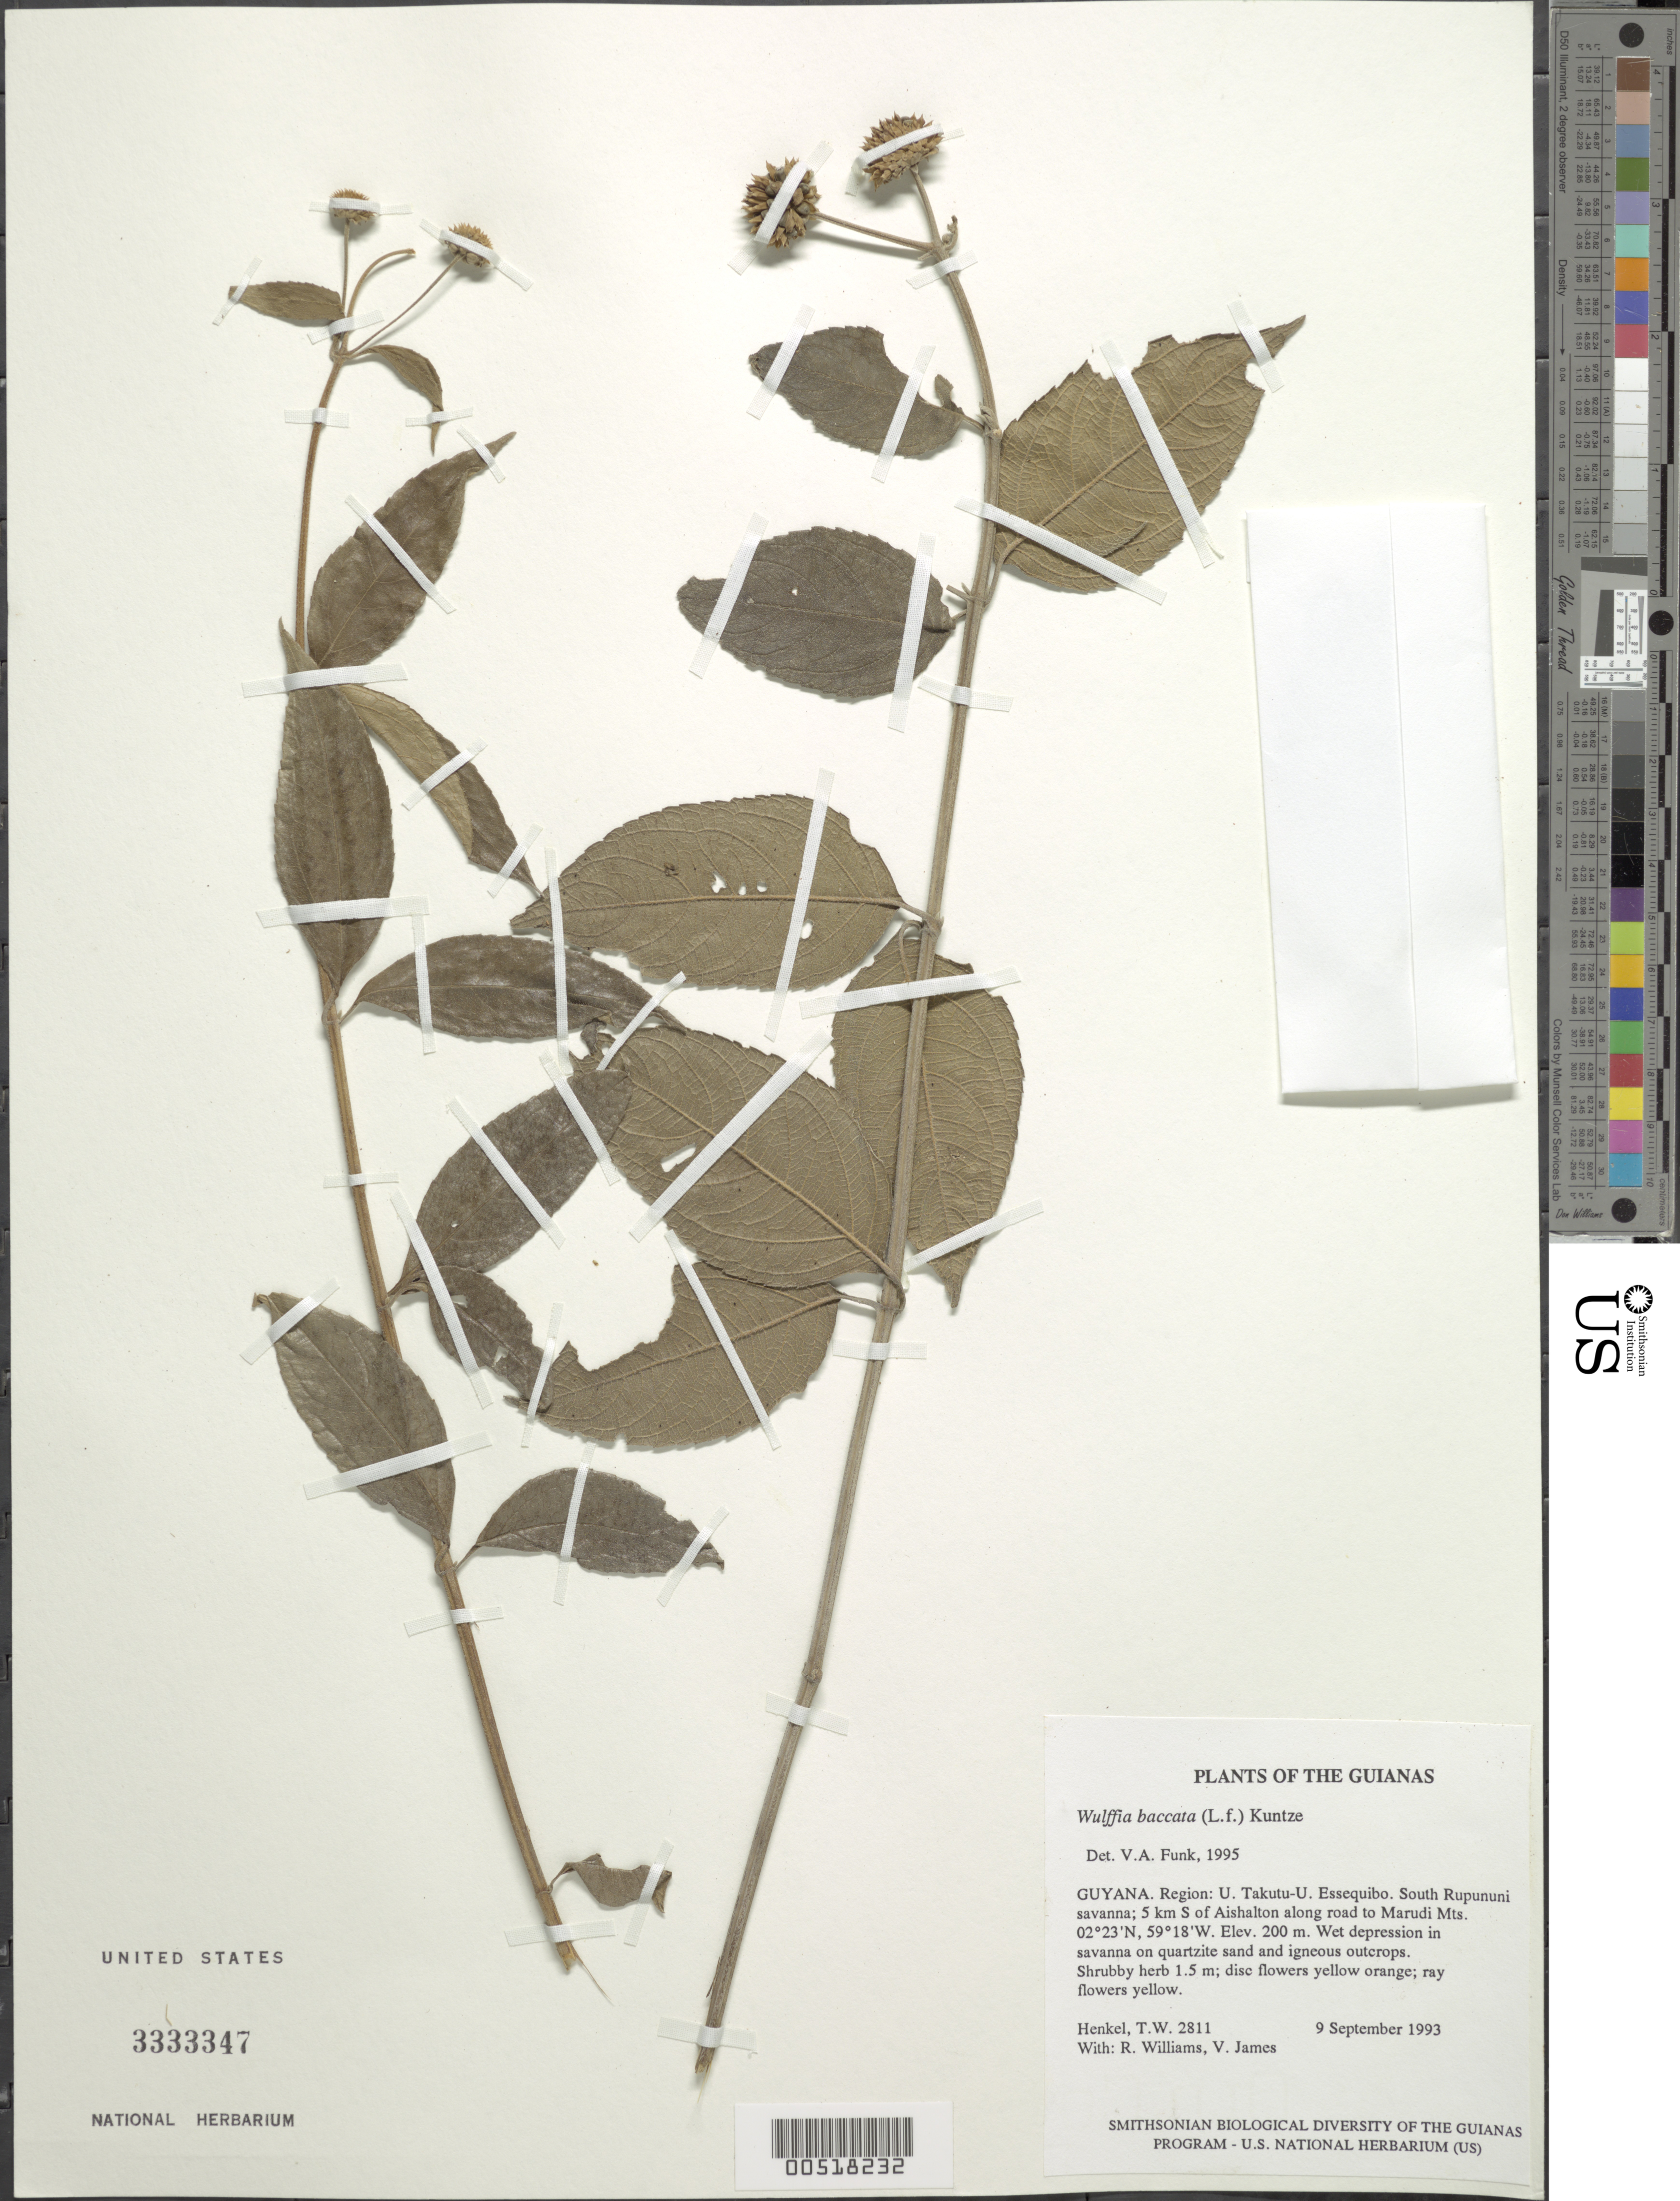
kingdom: Plantae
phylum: Tracheophyta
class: Magnoliopsida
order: Asterales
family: Asteraceae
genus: Wulffia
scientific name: Wulffia baccata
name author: (L. f.) Kuntze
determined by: Funk, Vicki A., (BOT), Smithsonian Institution - National Museum of Natural History (UNITED STATES)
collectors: T. Henkel, R. Williams & V. James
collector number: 2811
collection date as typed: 9 September 1993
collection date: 1993-09-09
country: Guyana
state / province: U. Takutu-U. Essequibo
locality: South Rupununi savanna; 5 km S of Aishalton along road to Marudi Mts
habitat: Wet depression in savanna on quartzite sand and igneous outcrops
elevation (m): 200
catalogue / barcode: US 3333347